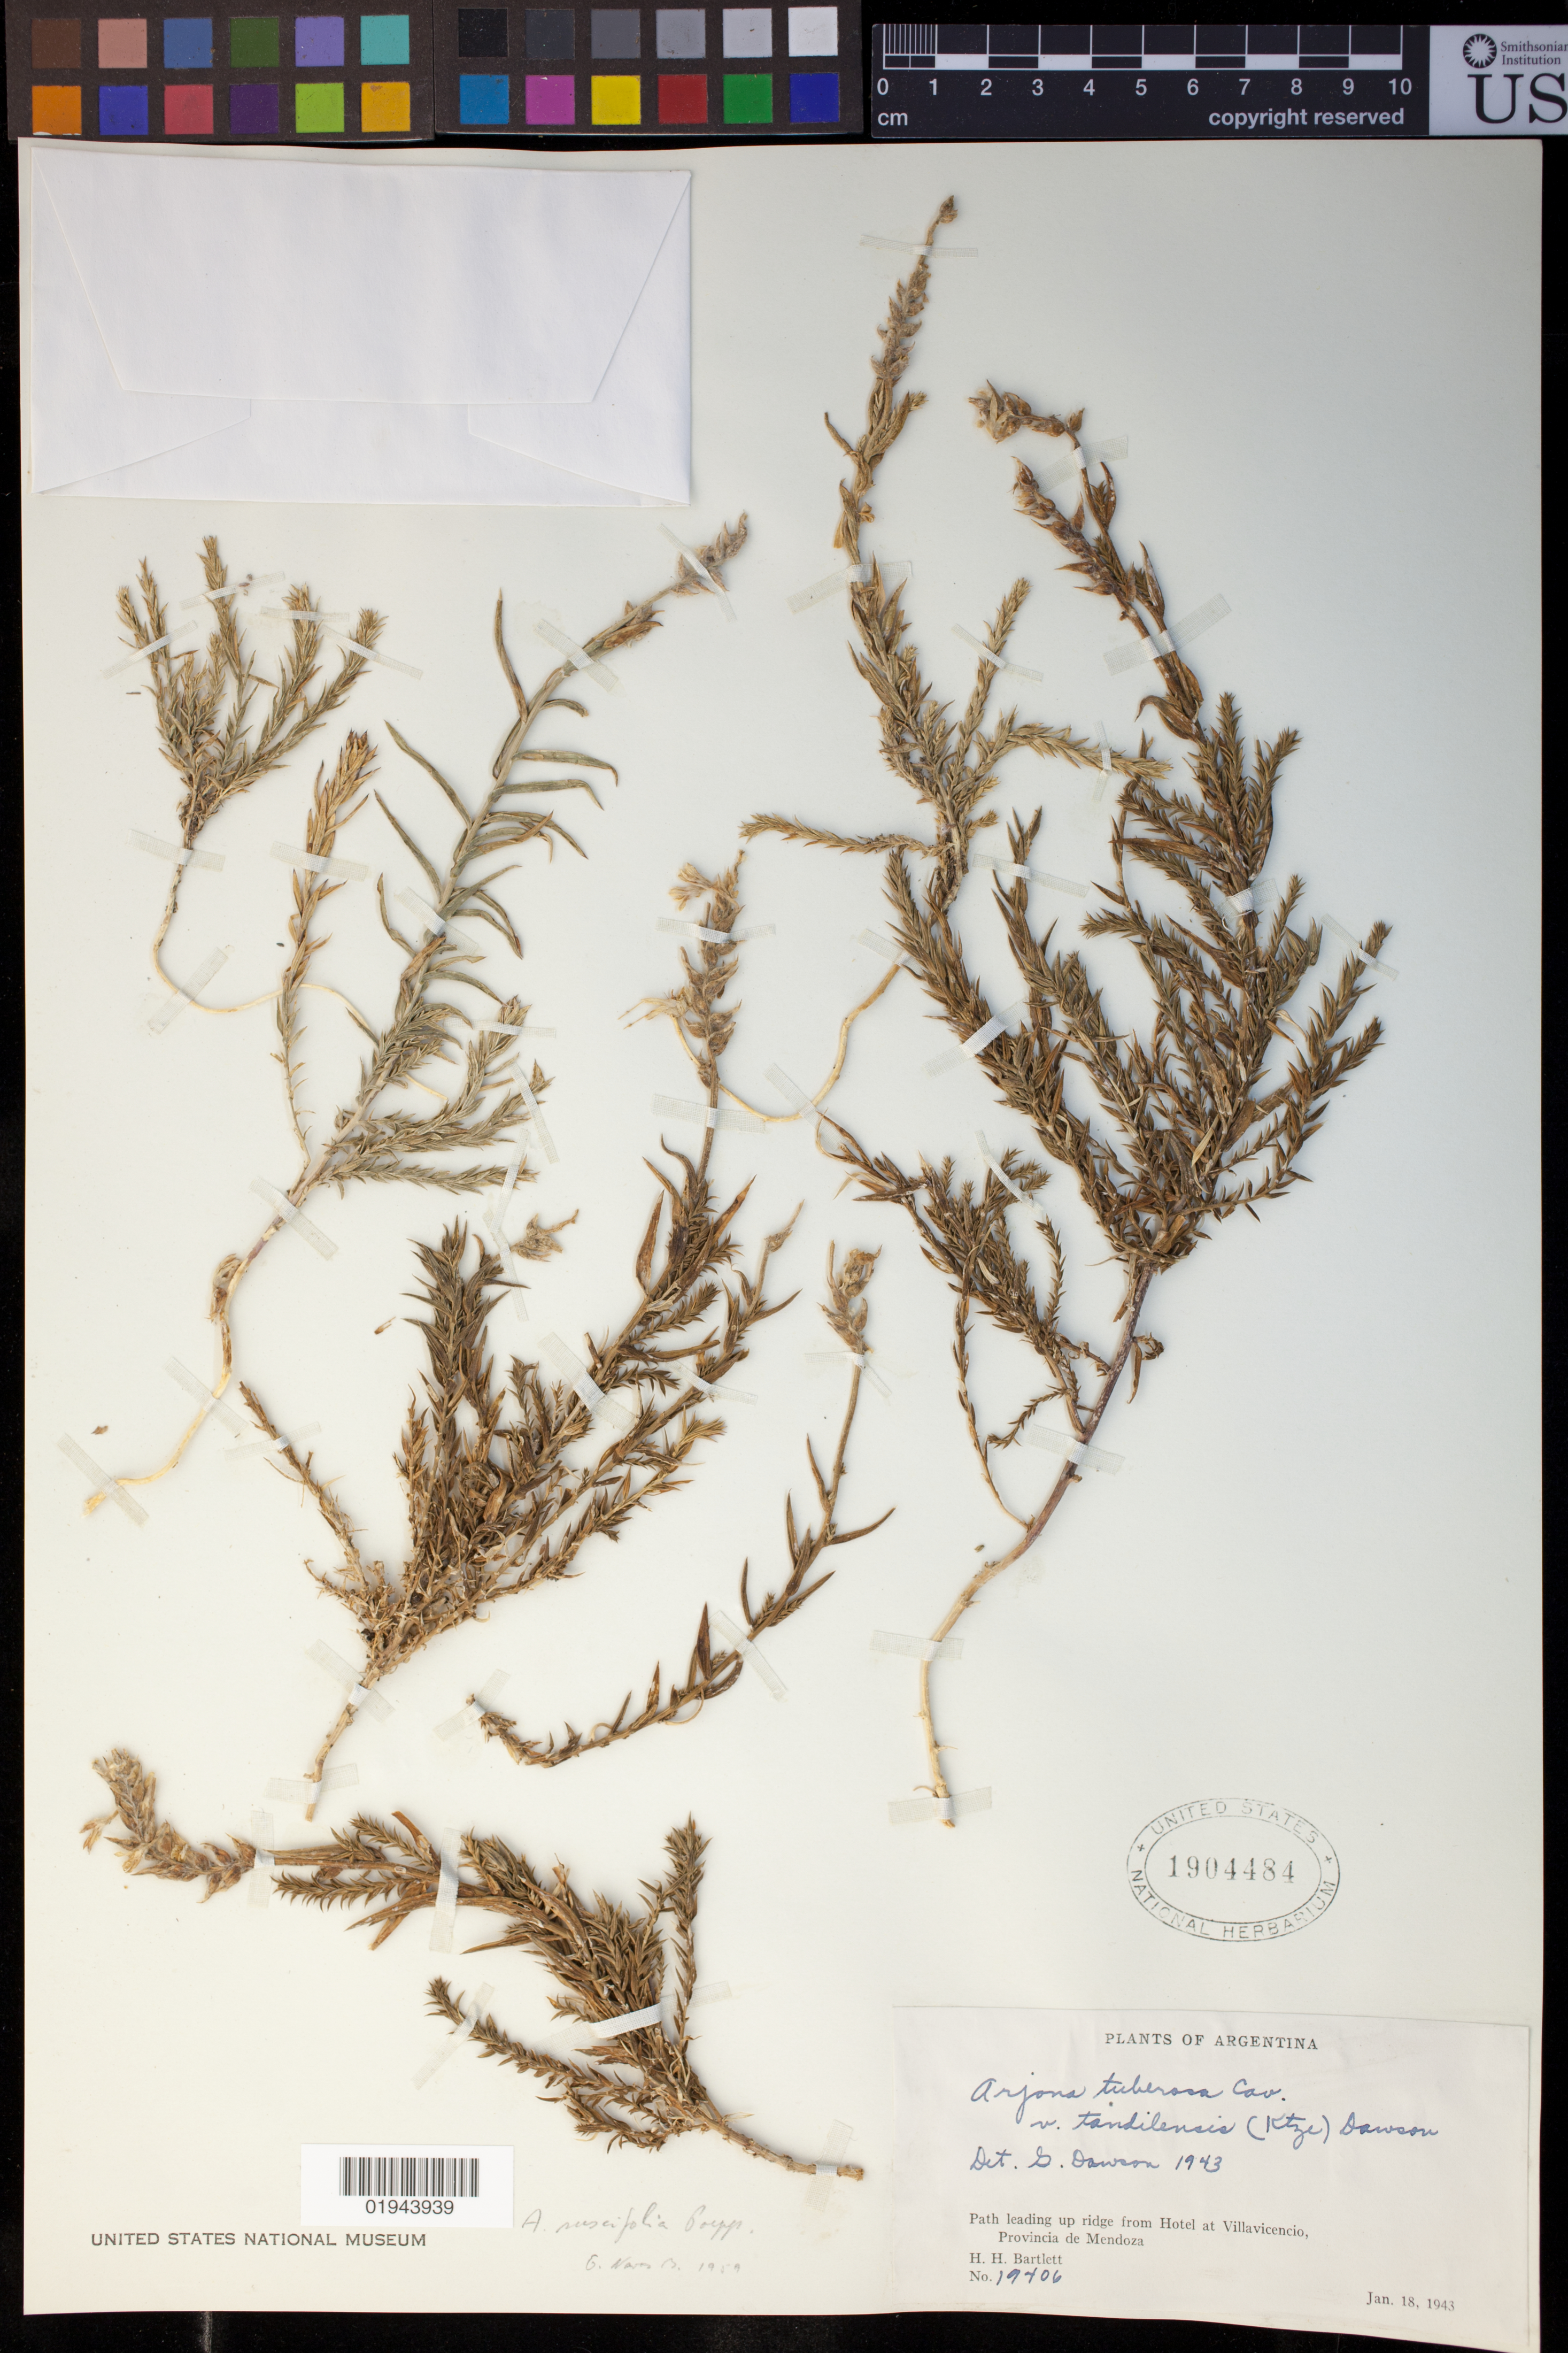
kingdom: Plantae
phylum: Tracheophyta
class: Magnoliopsida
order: Santalales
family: Schoepfiaceae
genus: Arjona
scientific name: Arjona ruscifolia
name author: Poepp.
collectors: H. H. Bartlett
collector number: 19406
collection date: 1943-01-18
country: Argentina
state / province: Mendoza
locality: Villavicencio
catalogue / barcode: US 1904484